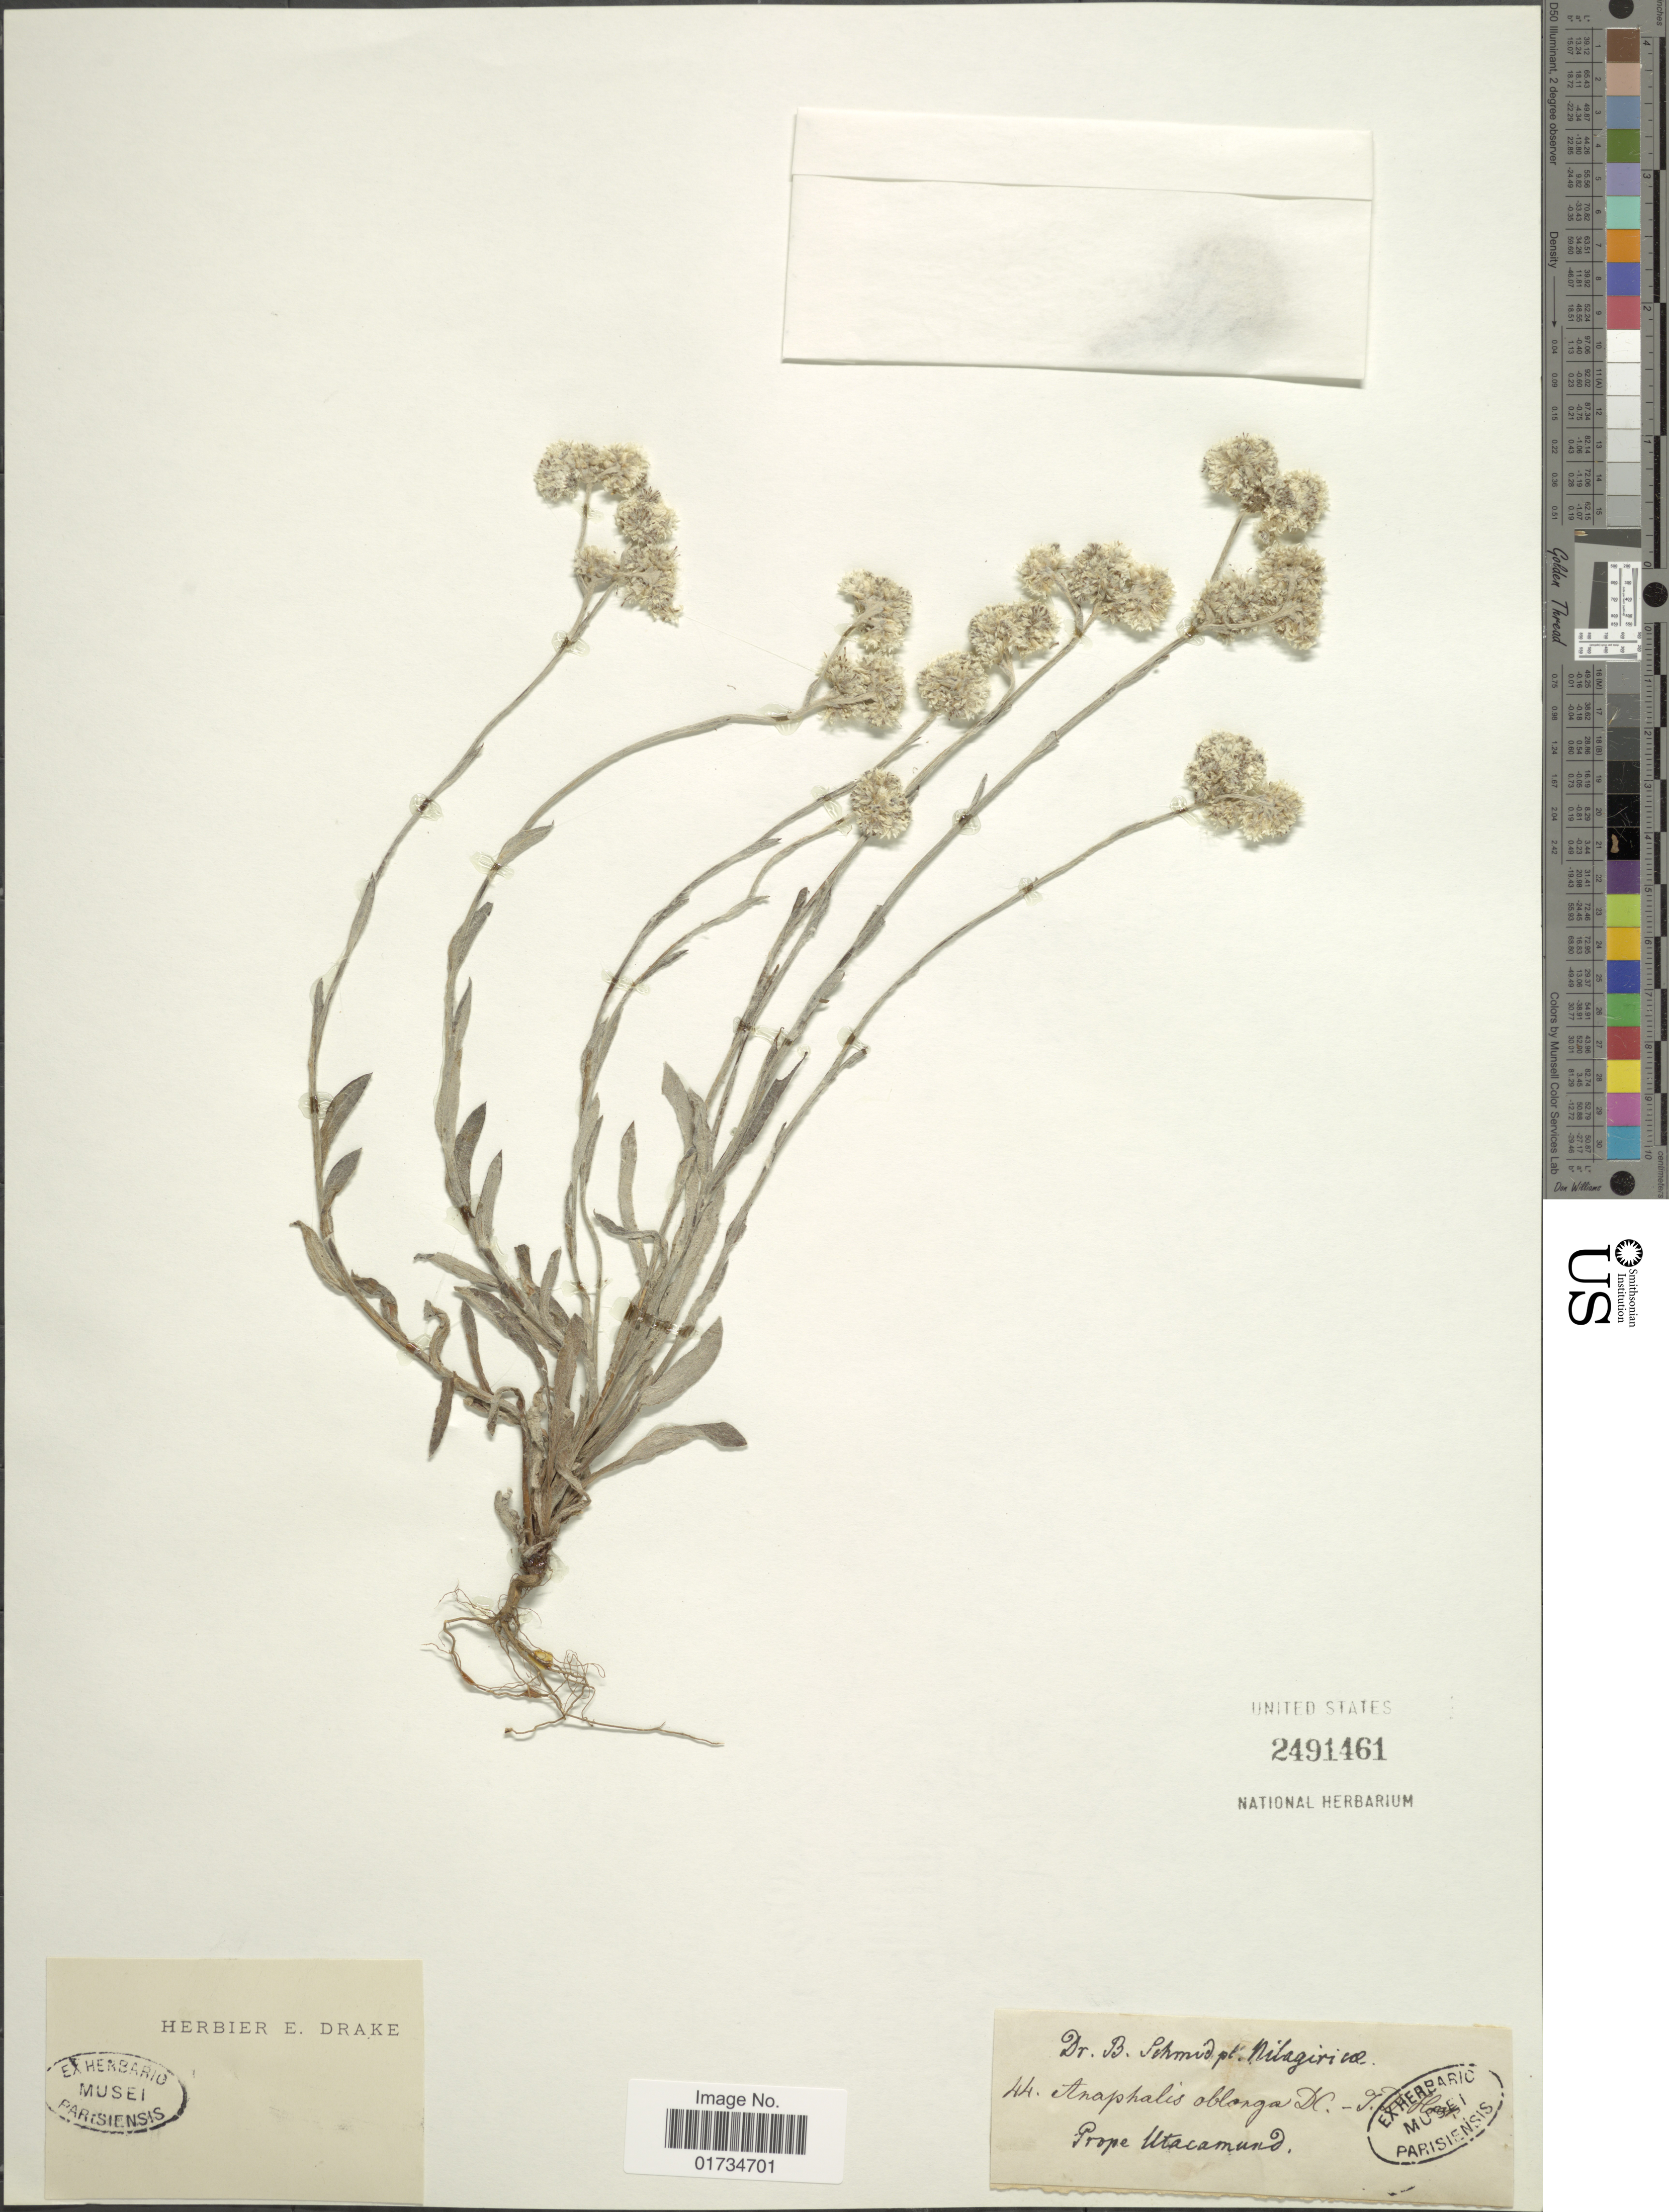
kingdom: Plantae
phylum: Tracheophyta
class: Magnoliopsida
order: Asterales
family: Asteraceae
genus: Anaphalis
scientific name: Anaphalis oblonga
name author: DC.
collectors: B. Schmid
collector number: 44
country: India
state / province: Tamil Nadu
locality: Nilagiricae. Prope Utacamund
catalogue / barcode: US 2491461